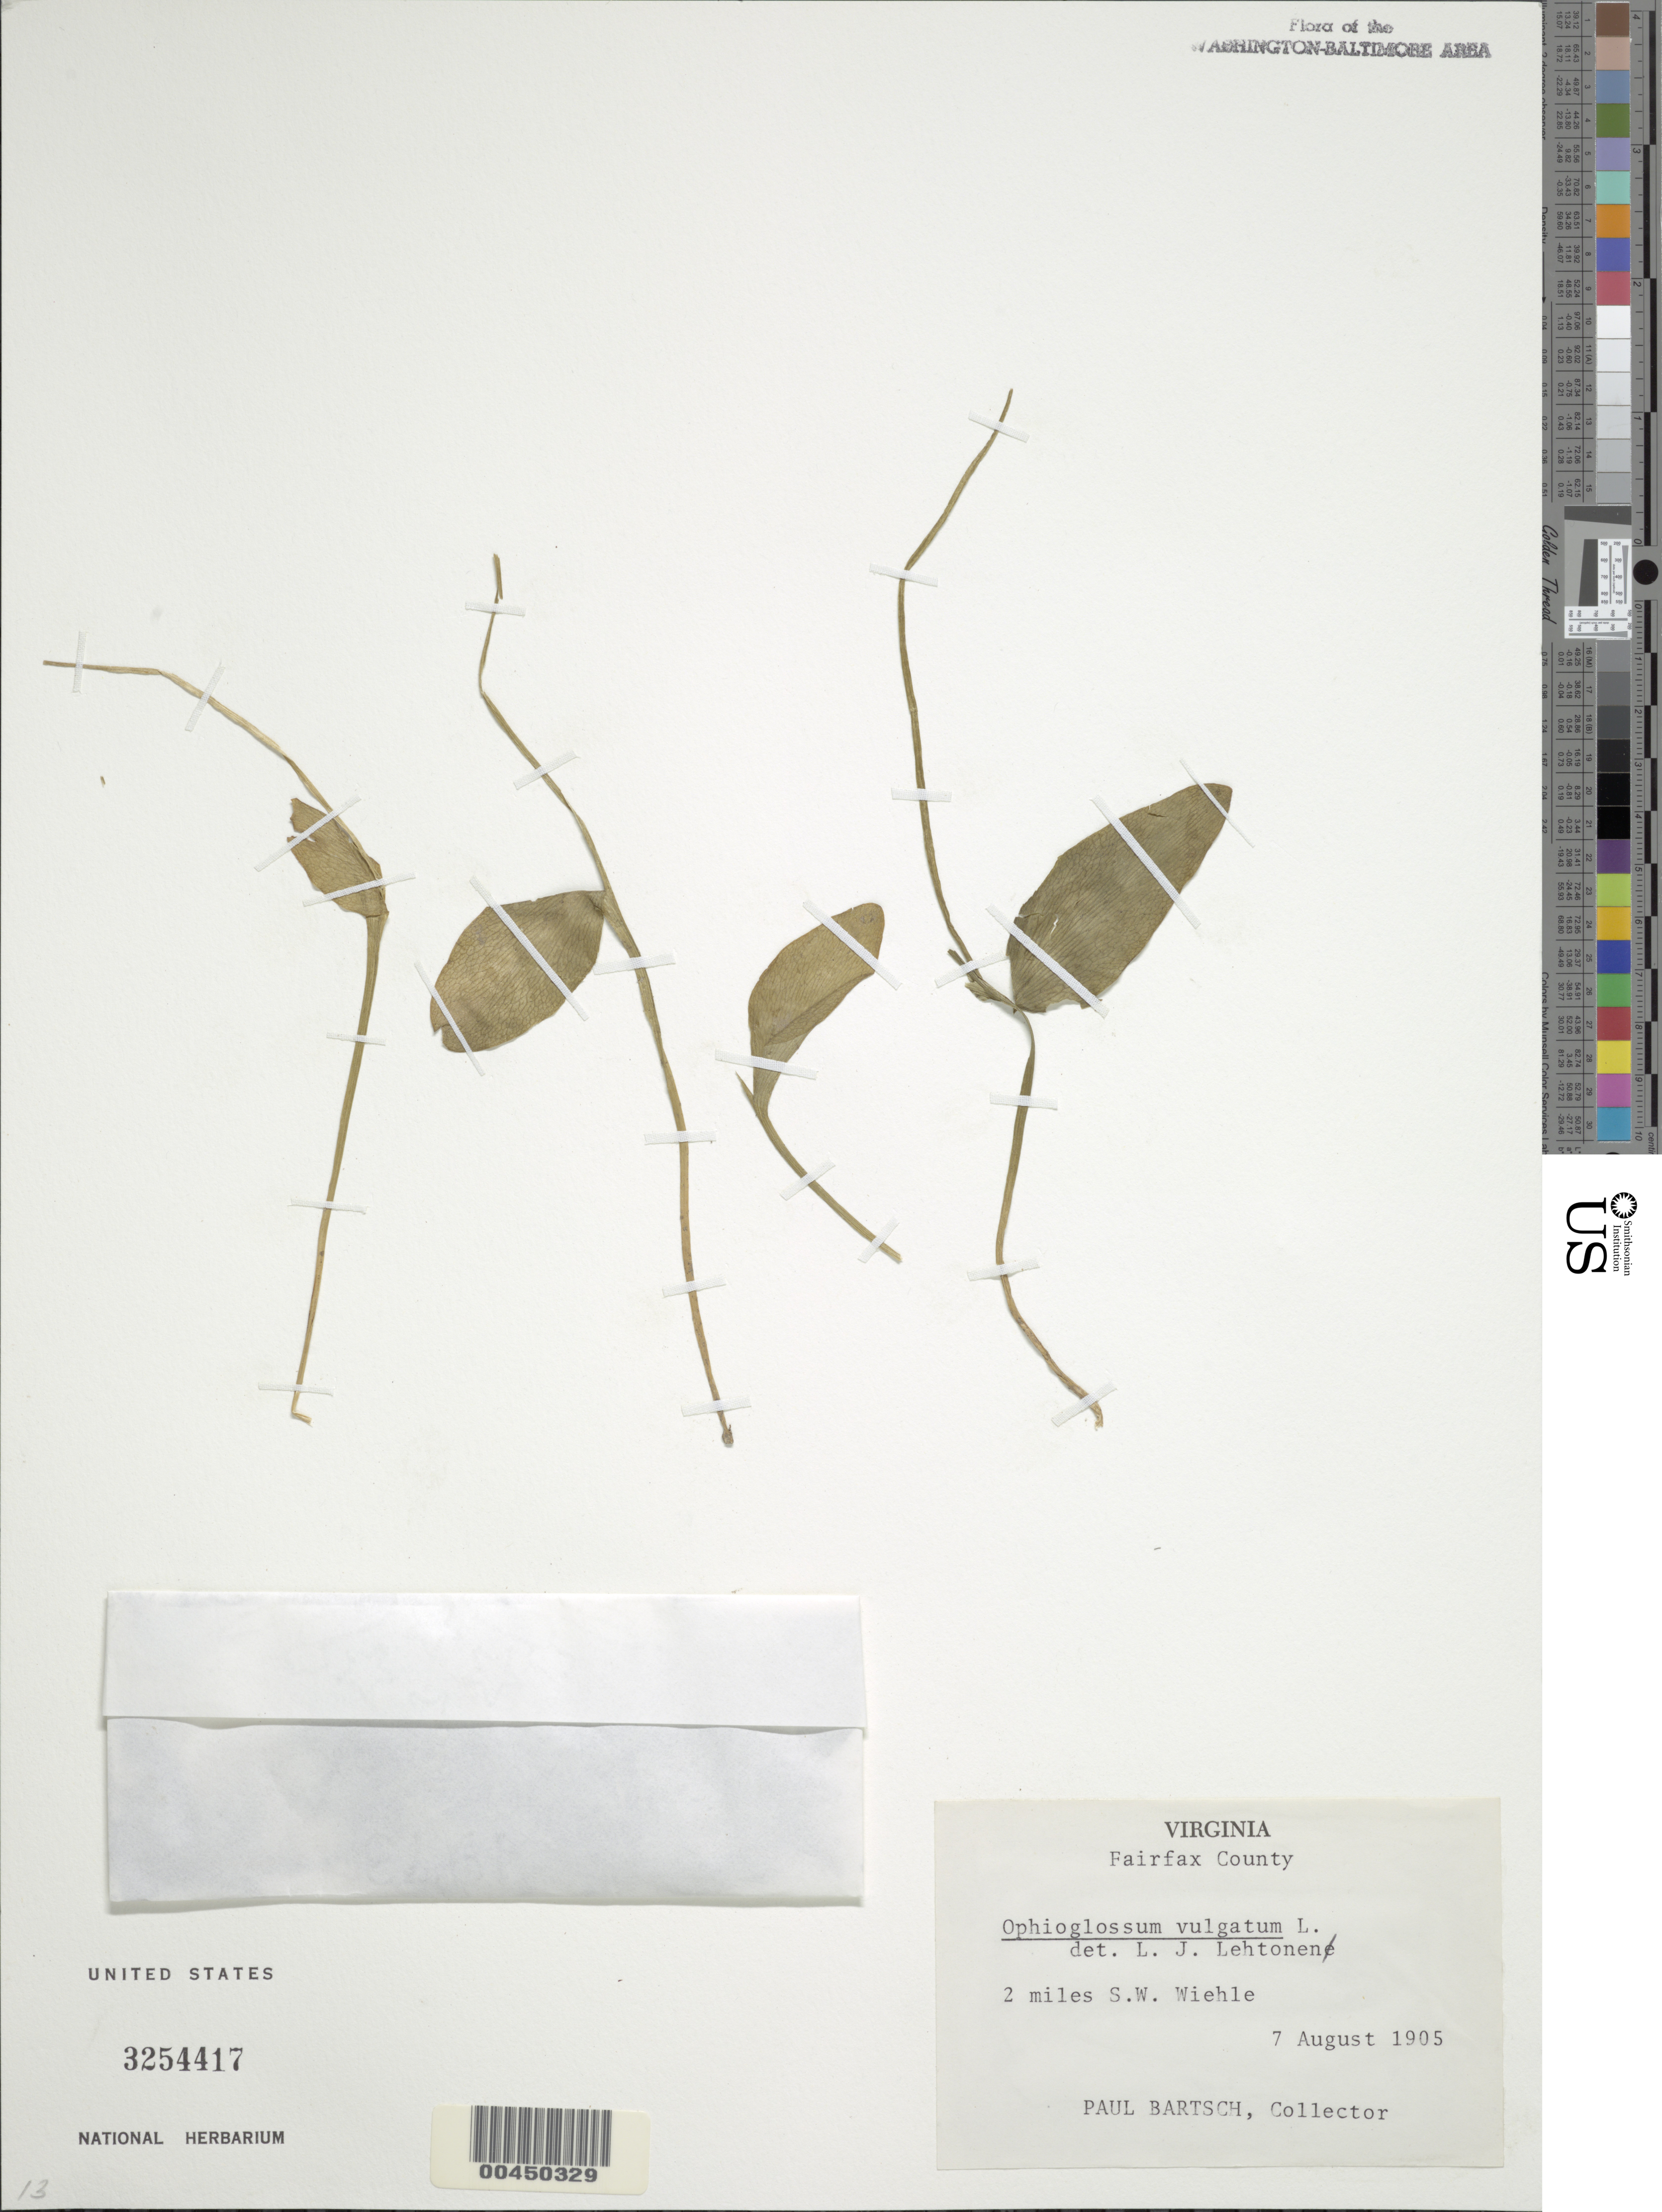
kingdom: Plantae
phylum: Tracheophyta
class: Polypodiopsida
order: Ophioglossales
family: Ophioglossaceae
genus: Ophioglossum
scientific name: Ophioglossum vulgatum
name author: L.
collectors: P. Bartsch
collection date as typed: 07 Aug 1905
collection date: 1905-08-07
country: United States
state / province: Virginia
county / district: Fairfax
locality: Sw of Wiehle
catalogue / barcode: US 3254417